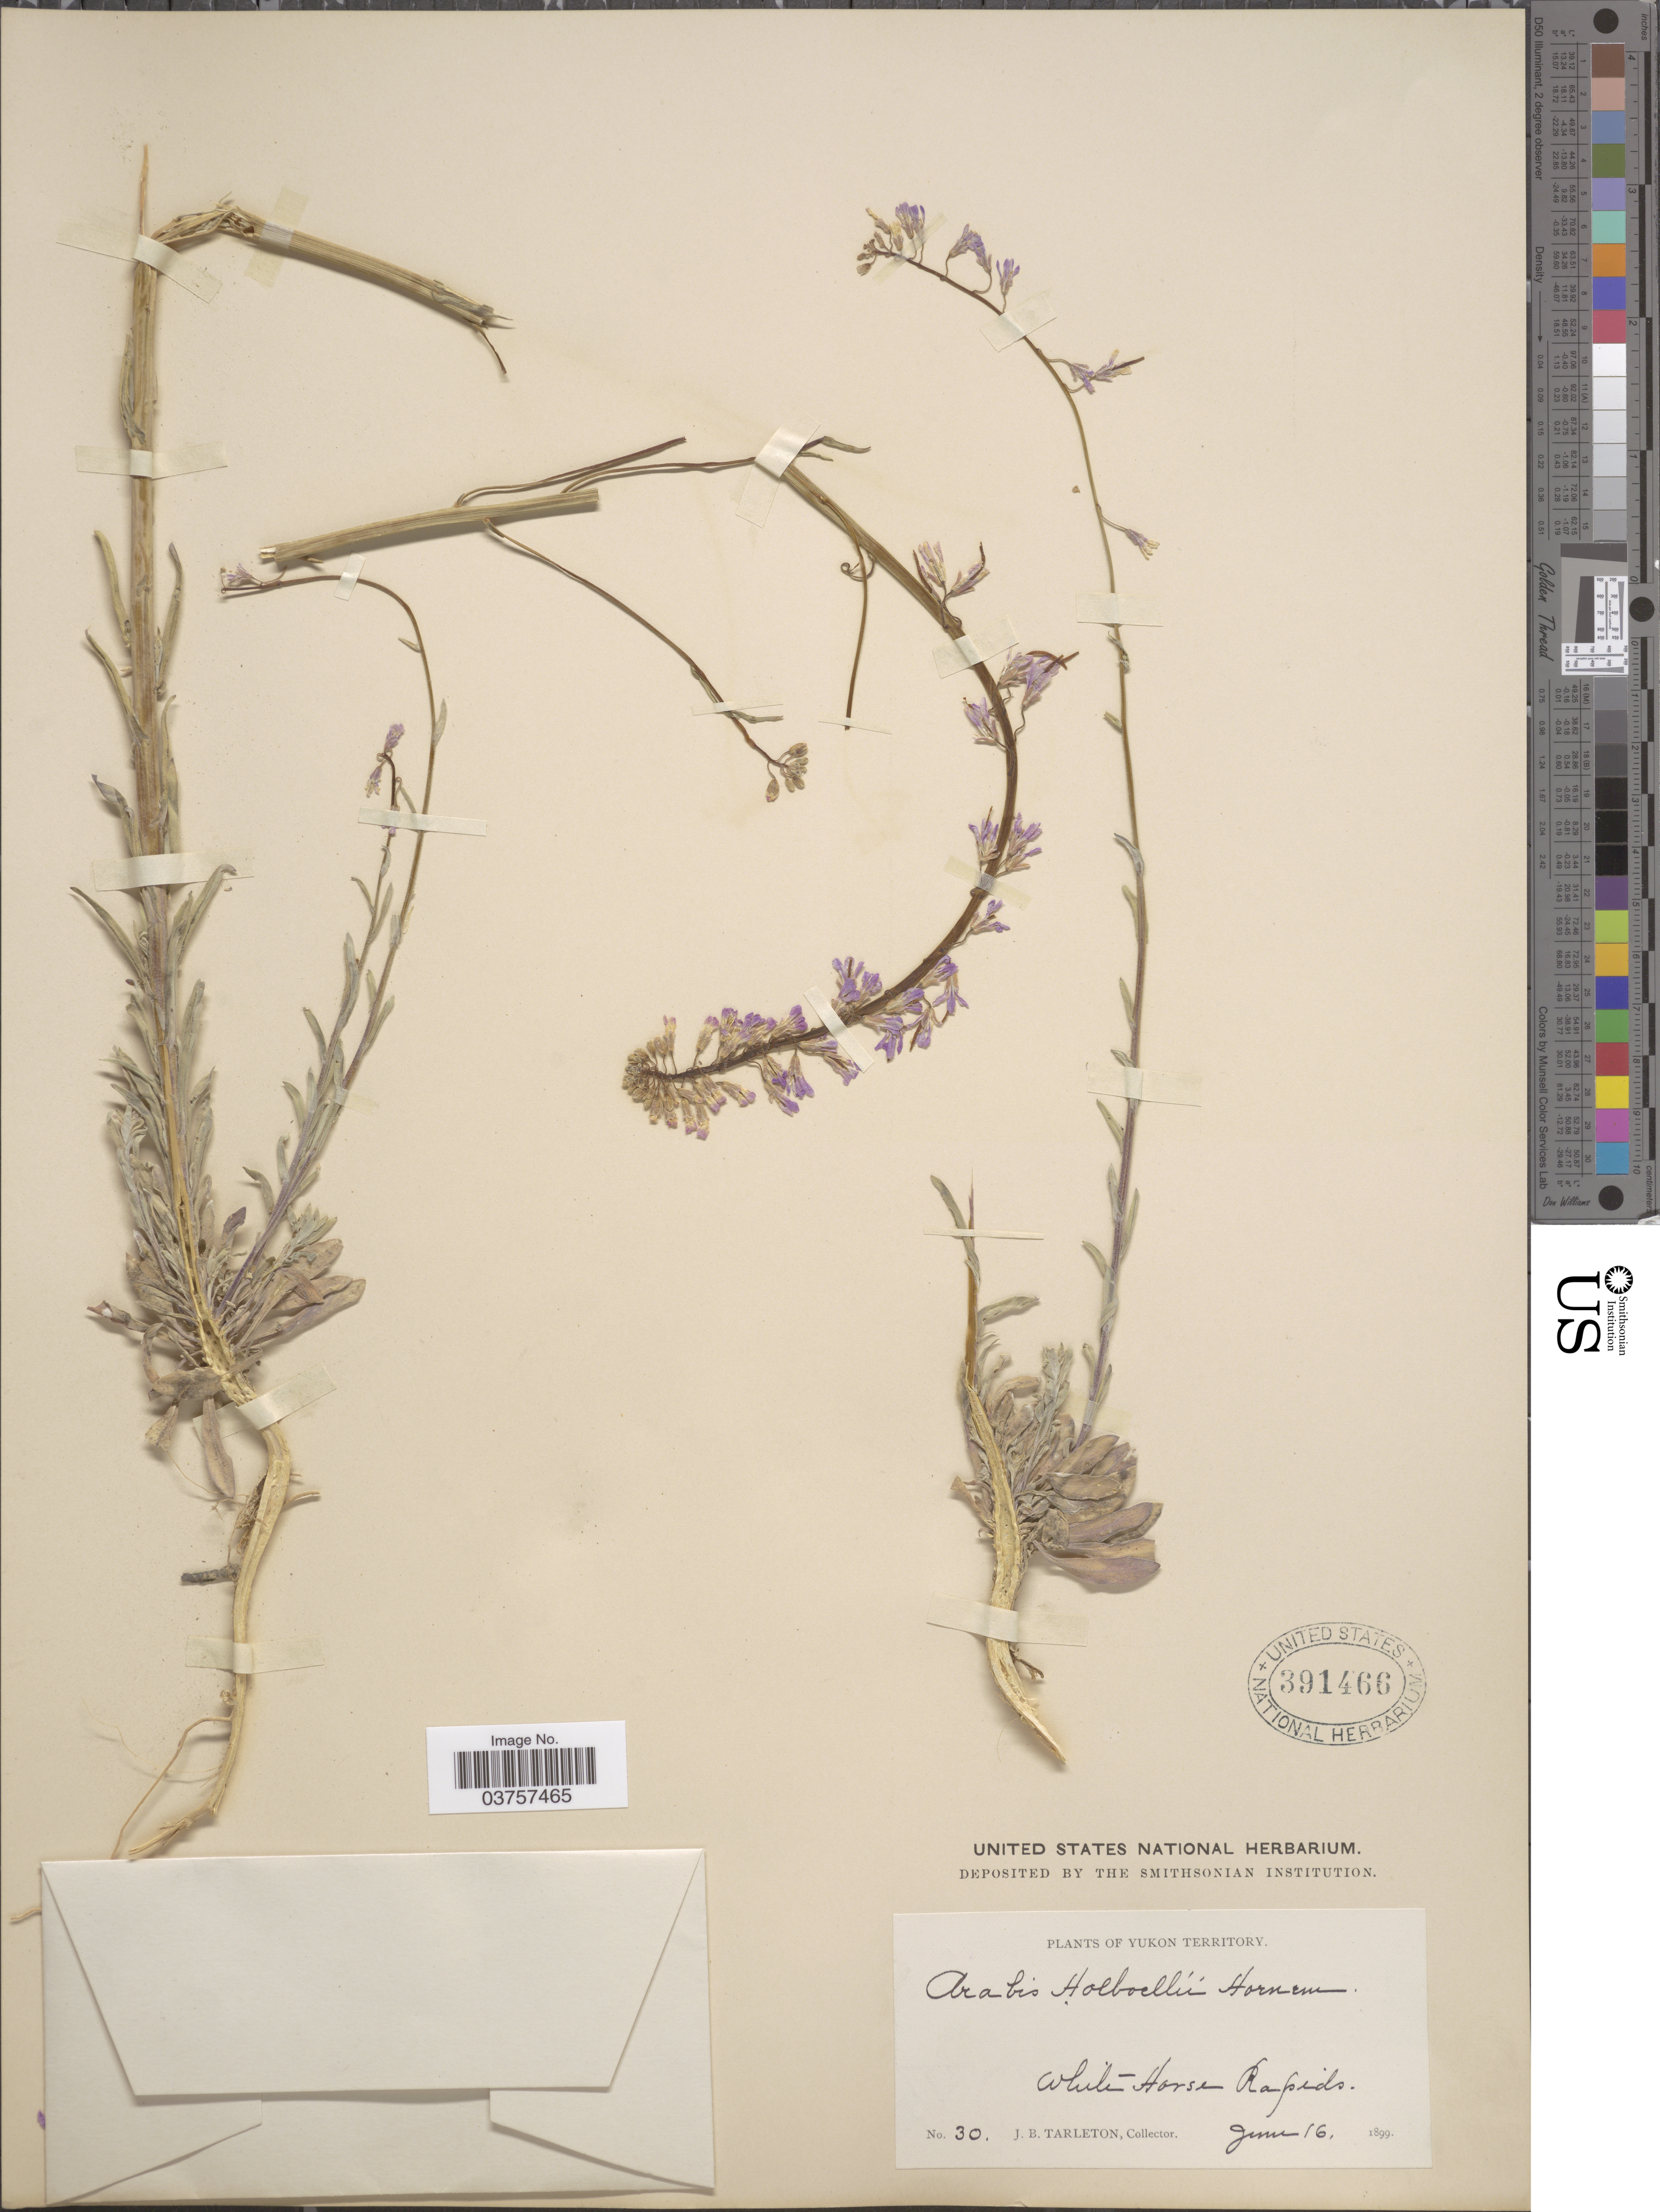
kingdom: Plantae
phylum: Tracheophyta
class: Magnoliopsida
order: Brassicales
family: Brassicaceae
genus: Arabis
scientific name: Arabis holboellii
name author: Hornem.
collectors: J. Tarleton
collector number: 30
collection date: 1899-06-16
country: Canada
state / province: Yukon Territory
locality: White Horse Rapids.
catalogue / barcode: US 391466